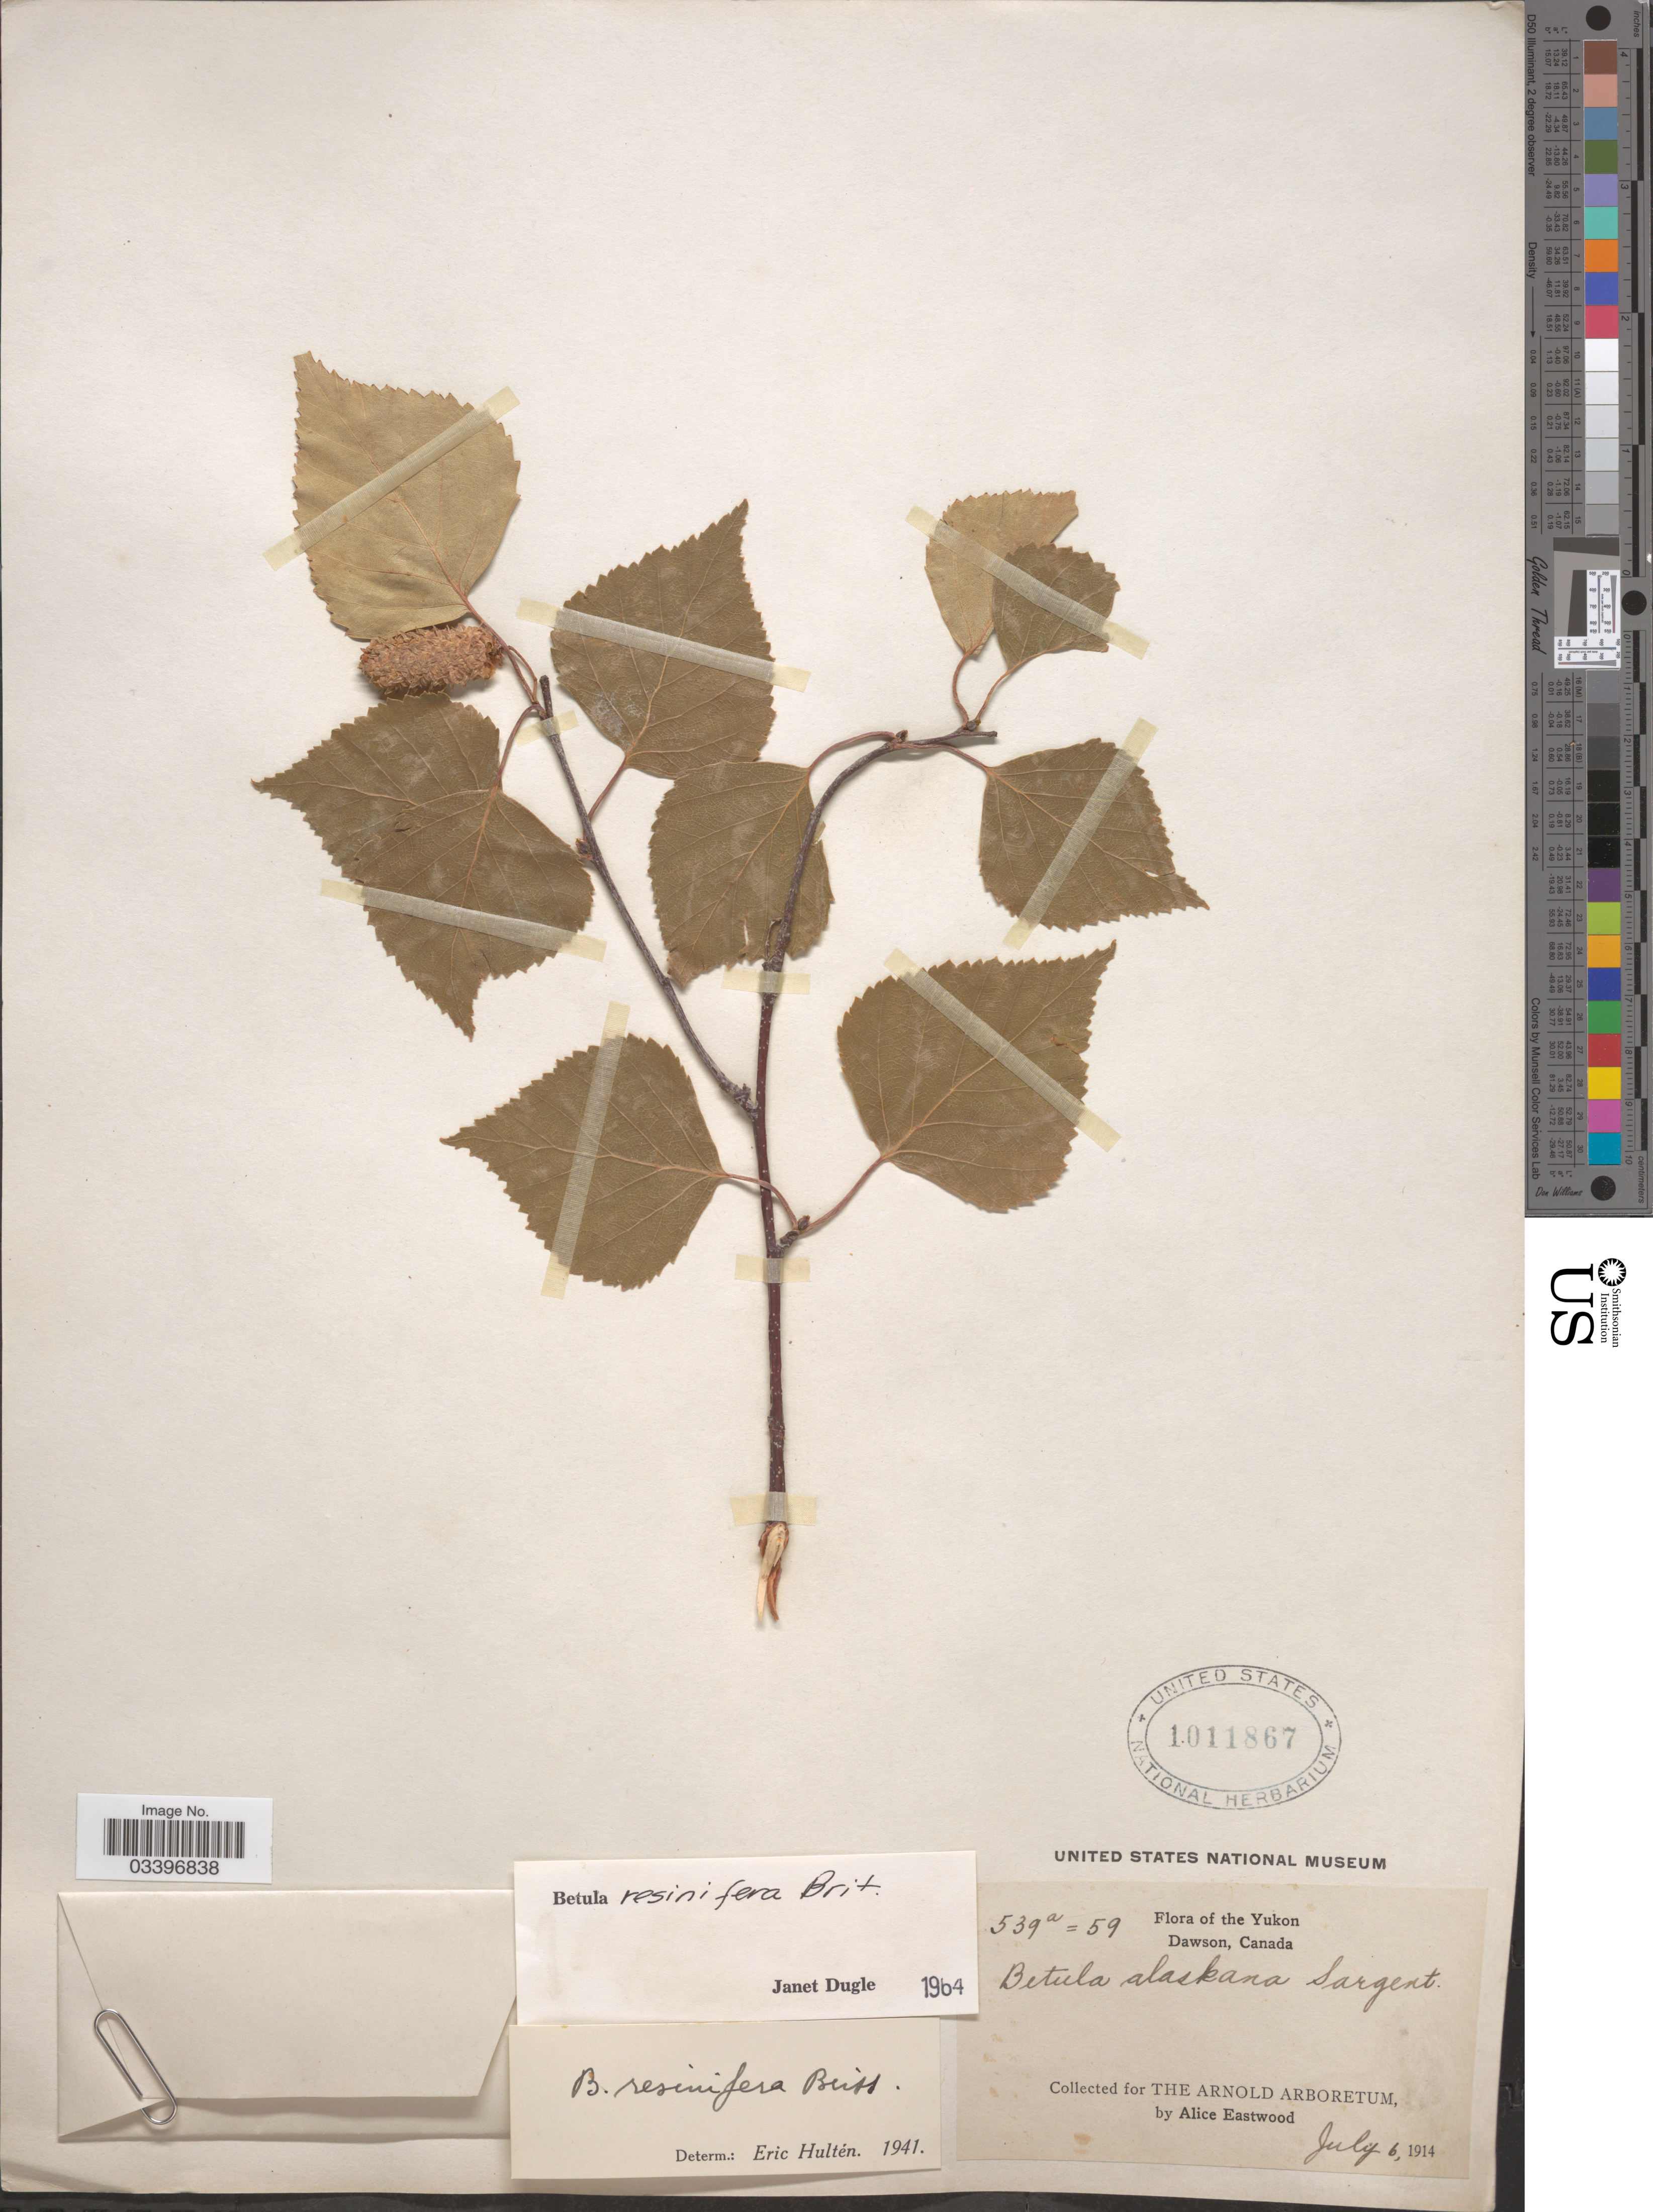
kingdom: Plantae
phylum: Tracheophyta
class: Magnoliopsida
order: Fagales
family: Betulaceae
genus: Betula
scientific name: Betula resinifera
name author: Britton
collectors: A. Eastwood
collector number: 539a=59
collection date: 1914-07-06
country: Canada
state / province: Yukon Territory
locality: Yukon, Dawson.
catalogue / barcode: US 1011867